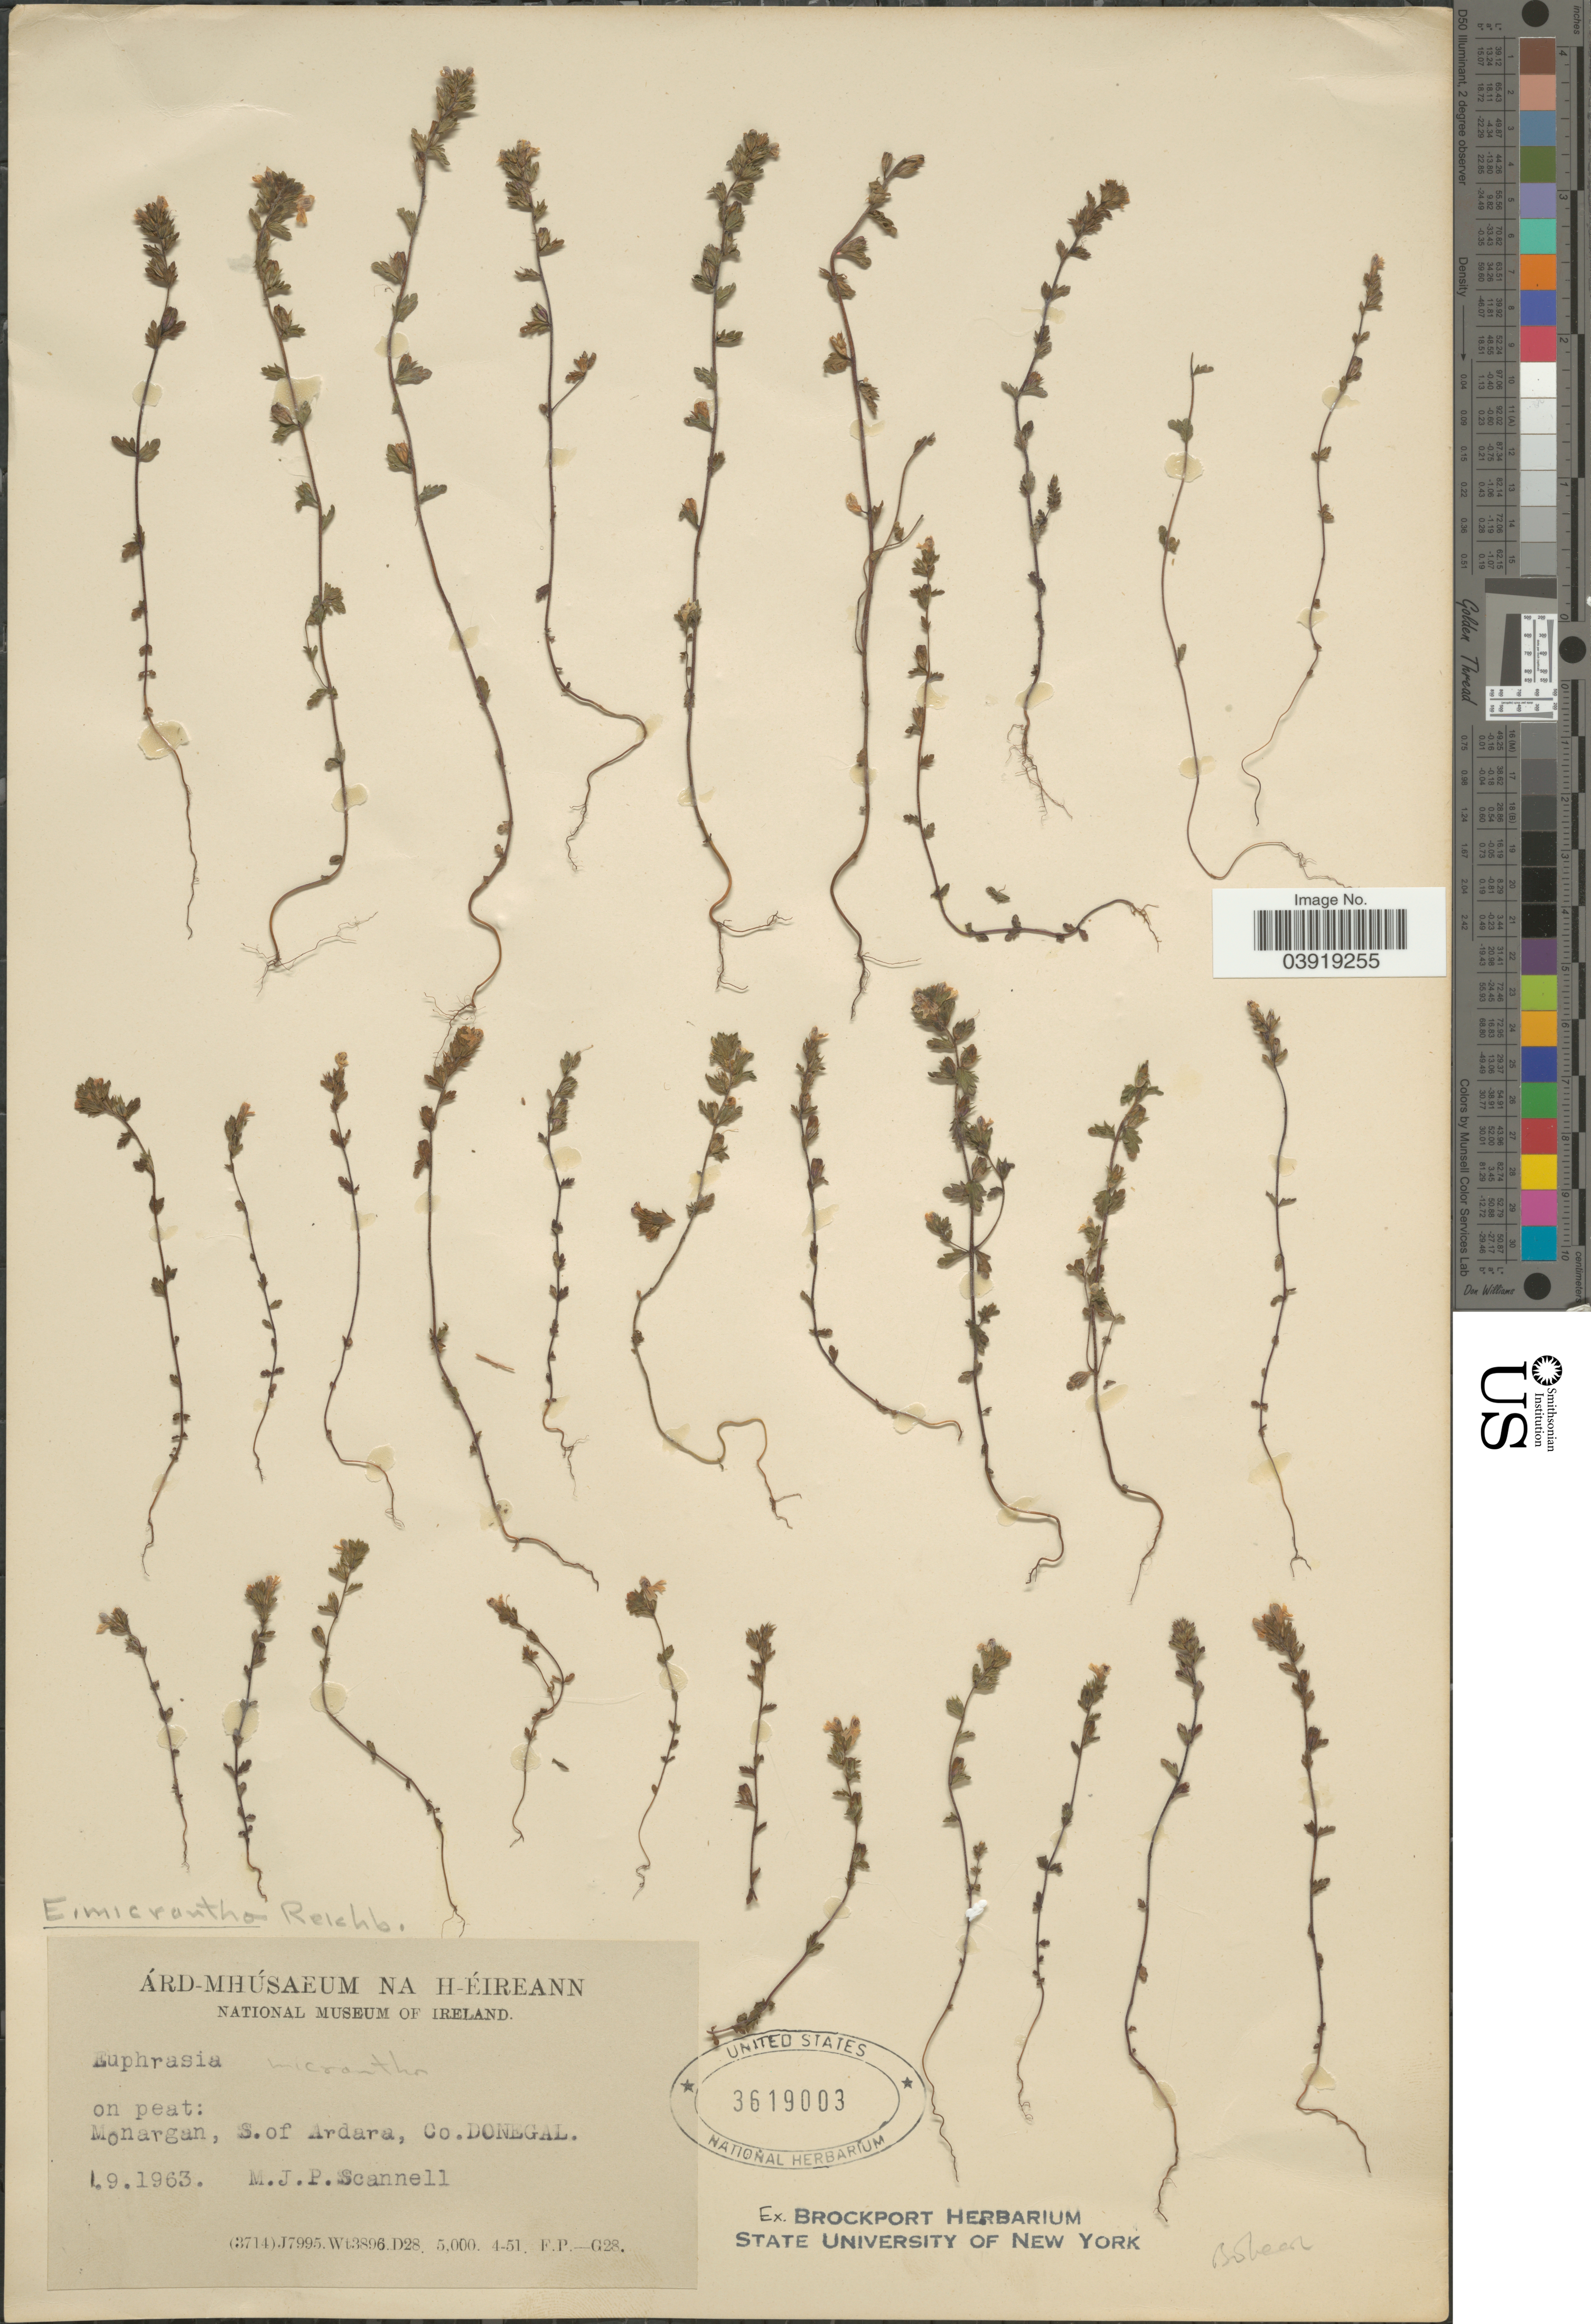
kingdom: Plantae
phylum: Tracheophyta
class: Magnoliopsida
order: Lamiales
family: Orobanchaceae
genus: Euphrasia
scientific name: Euphrasia micrantha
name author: Rchb. f.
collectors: M. Scannell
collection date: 1963-09-01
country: Ireland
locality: Monargan, S. of Ardara, Co. Donegal.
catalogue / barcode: US 3619003